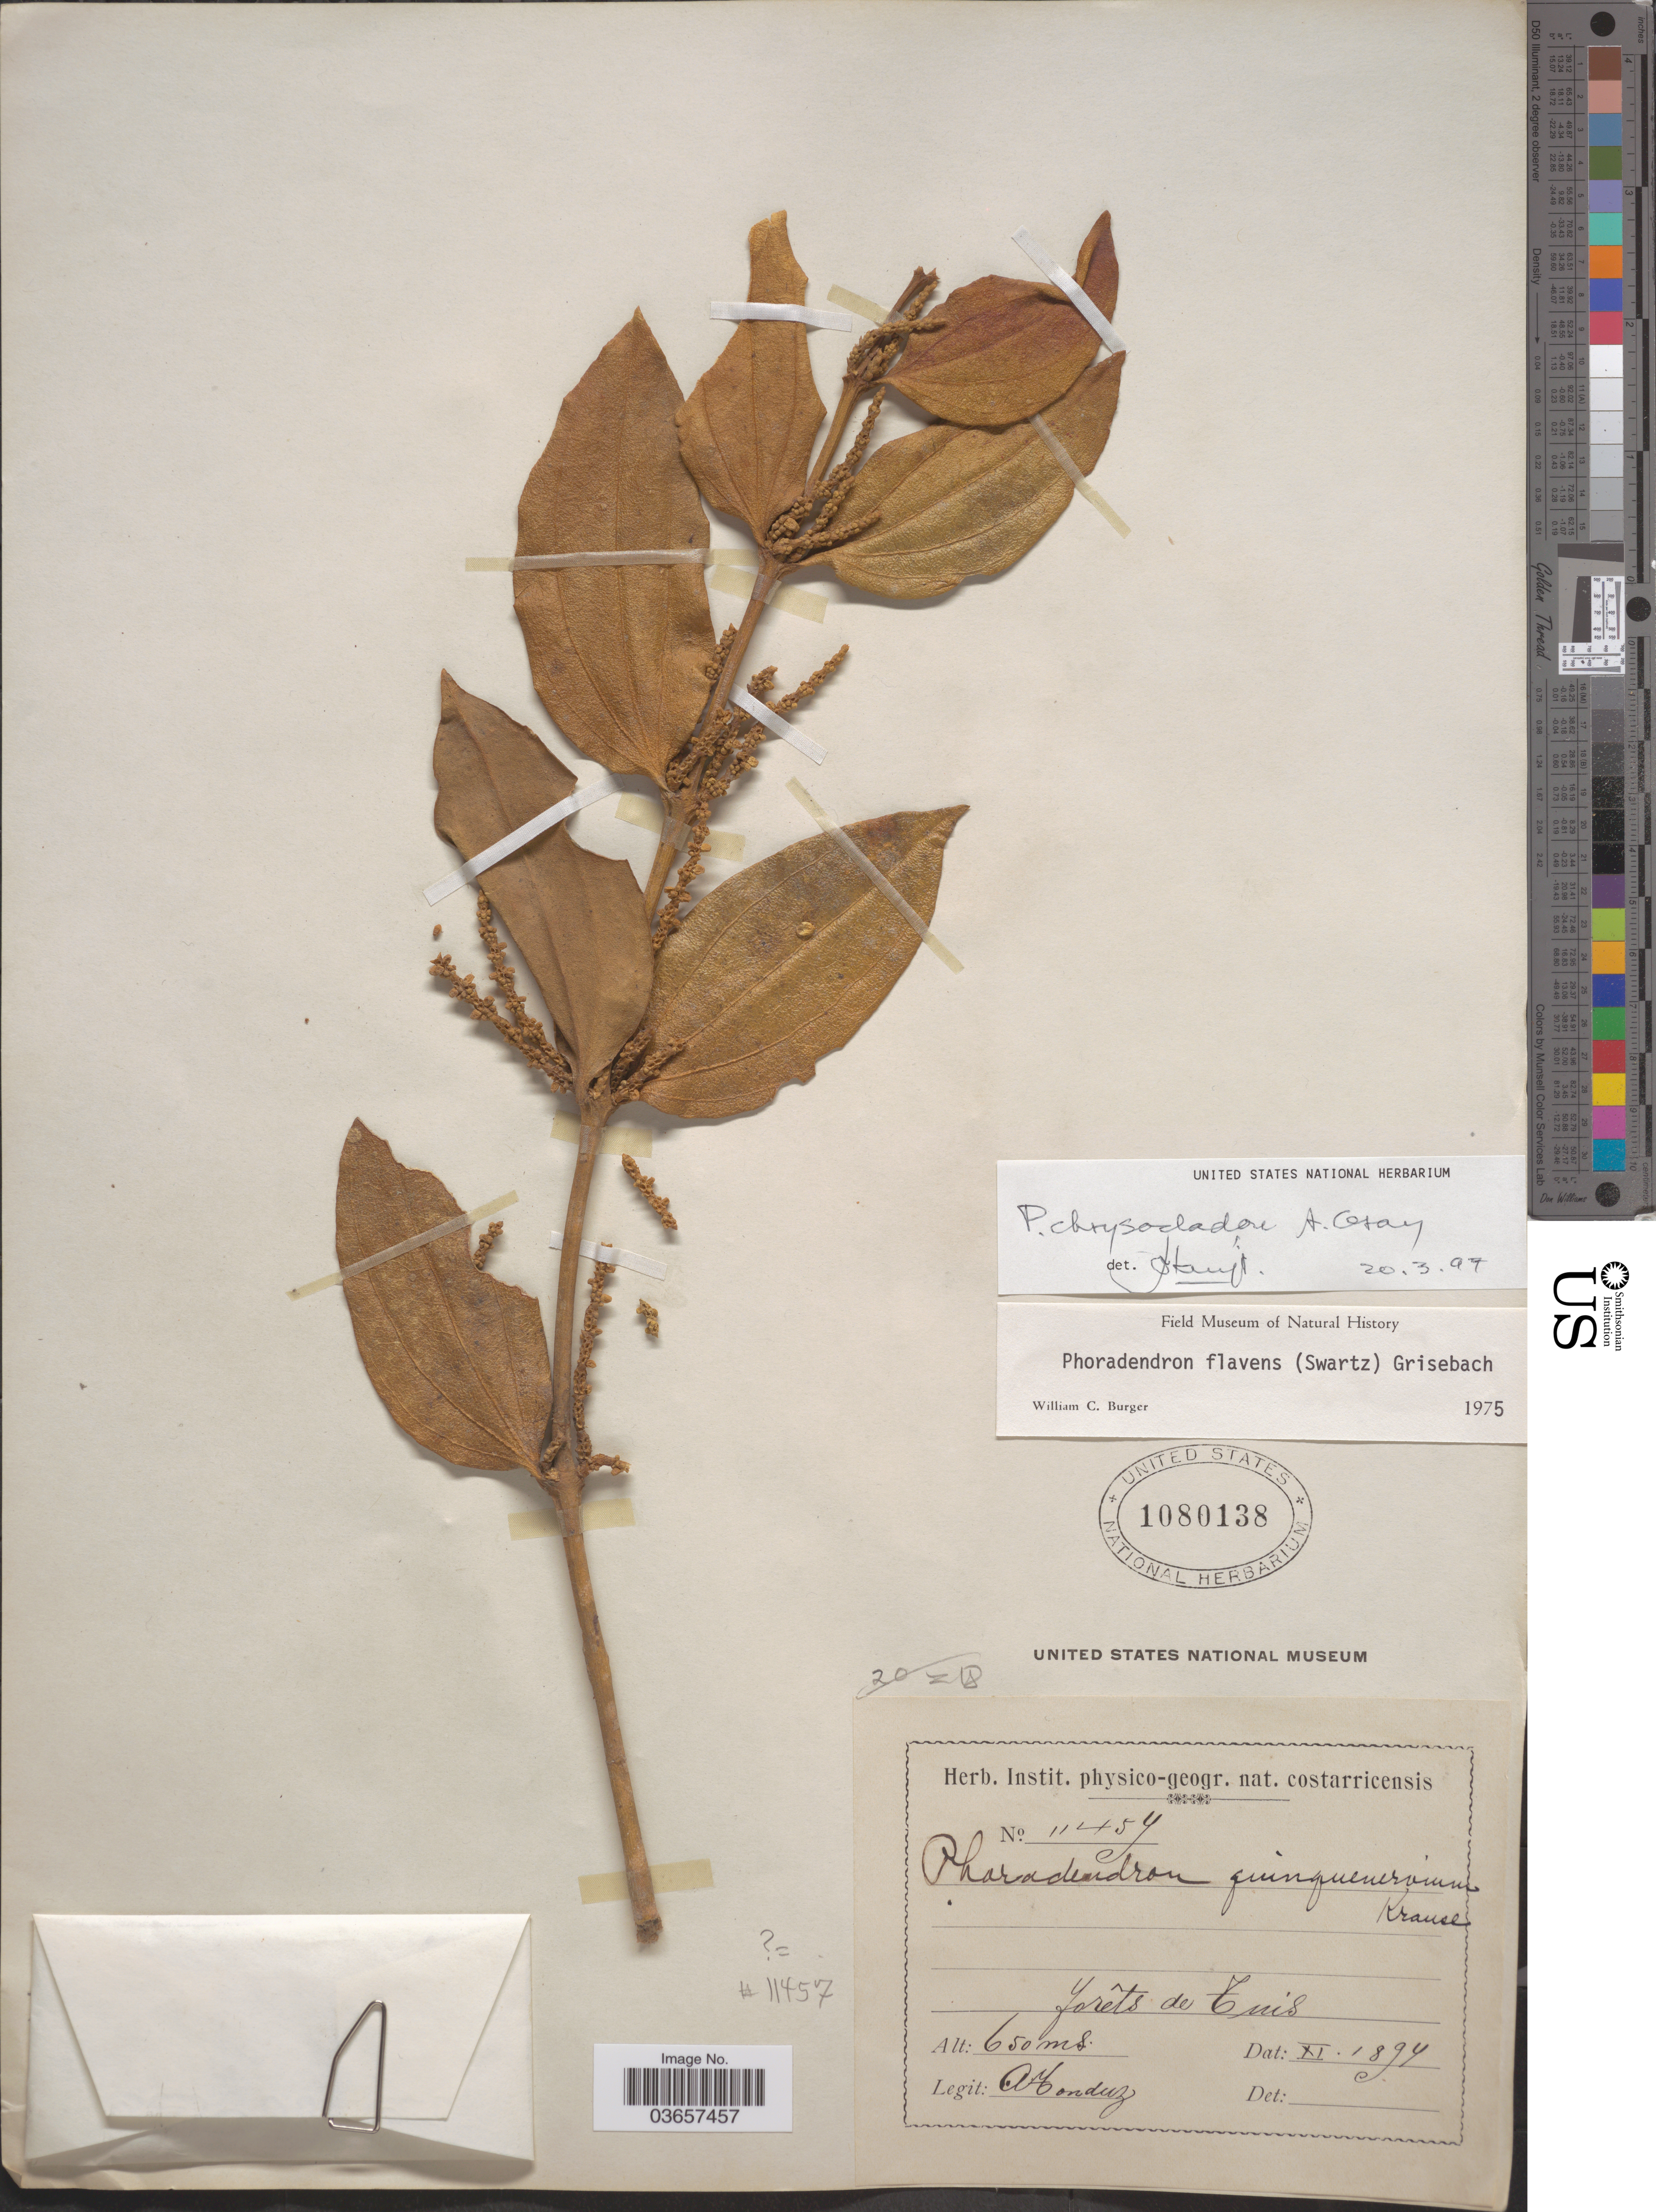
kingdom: Plantae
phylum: Tracheophyta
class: Magnoliopsida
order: Santalales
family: Viscaceae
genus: Phoradendron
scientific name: Phoradendron chrysocladon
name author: A. Gray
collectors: A. Tonduz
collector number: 11457*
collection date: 1894-11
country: Costa Rica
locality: Forêts de Tuis.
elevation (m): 650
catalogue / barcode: US 1080138